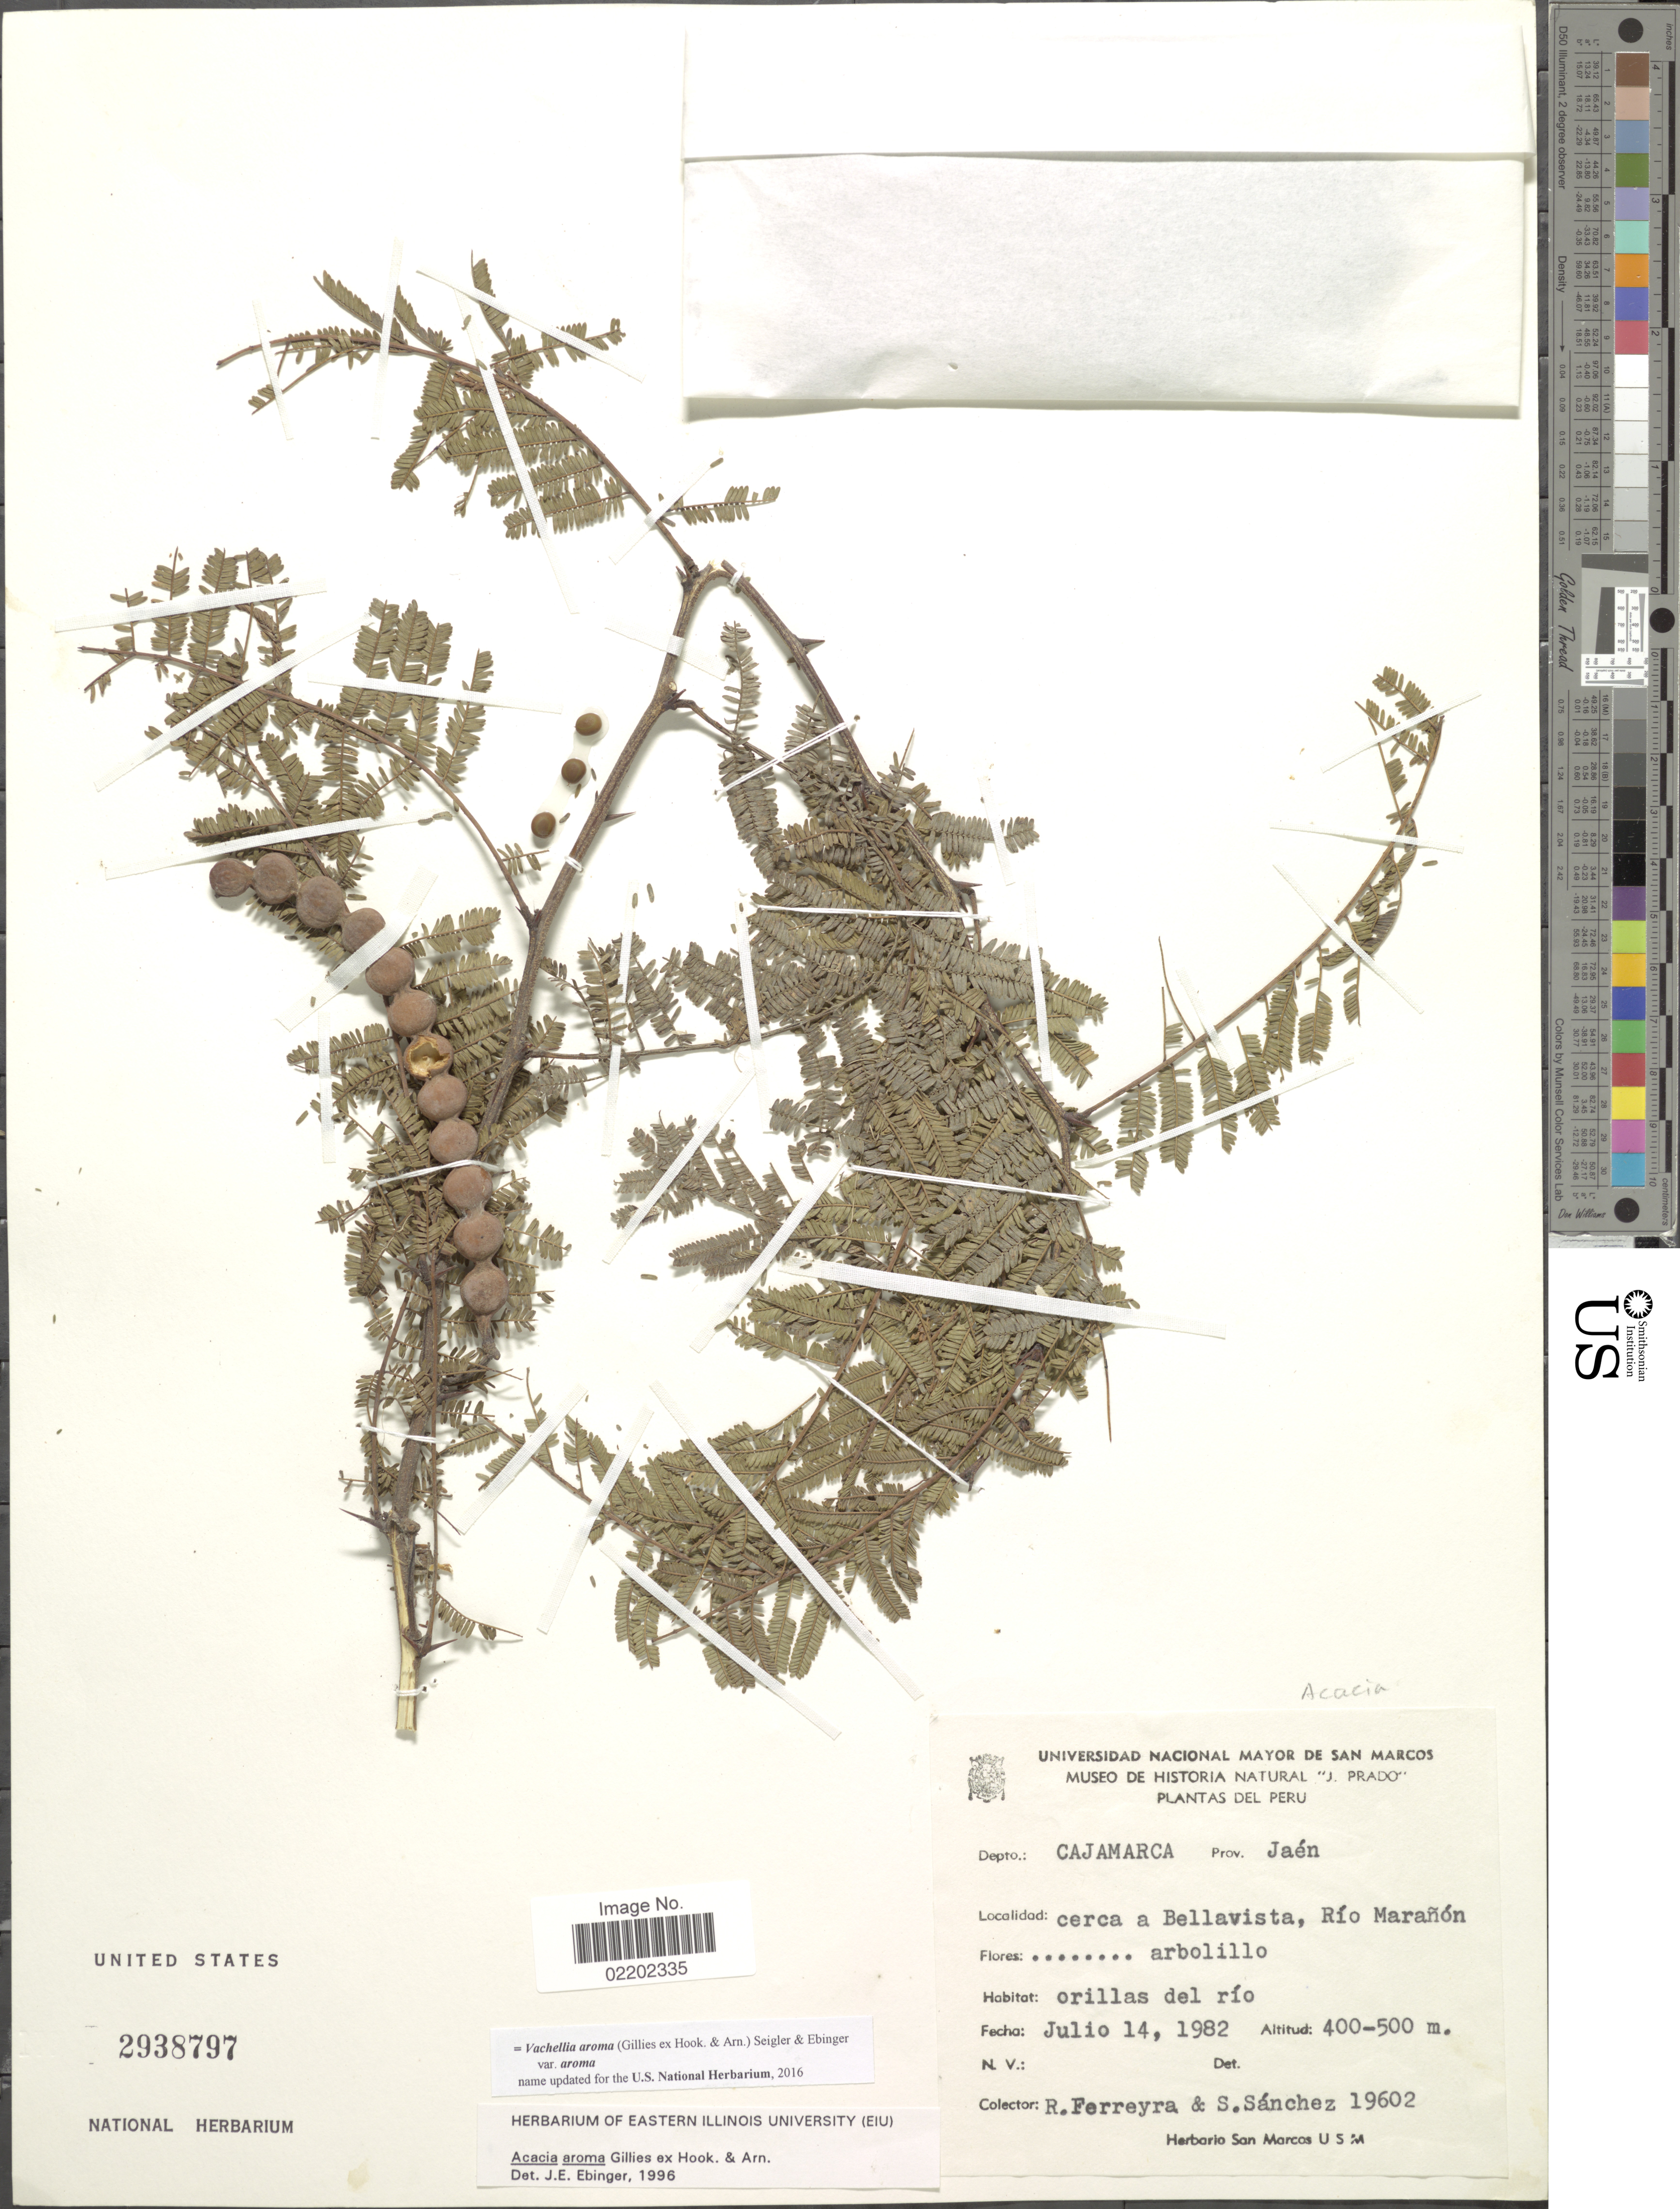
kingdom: Plantae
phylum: Tracheophyta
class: Magnoliopsida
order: Fabales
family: Fabaceae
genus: Vachellia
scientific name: Vachellia aroma var. aroma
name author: (Gillies ex Hook. & Arn.) Seigler & Ebinger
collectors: R. A. Ferreyra & S. Sanchez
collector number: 19602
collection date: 1982-07-14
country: Peru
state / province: Cajamarca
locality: Depto: Cajamarca, Prov. Jaén, cerca a Bellavista, Río Marañón, orillas del río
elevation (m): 400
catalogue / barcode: US 2938797